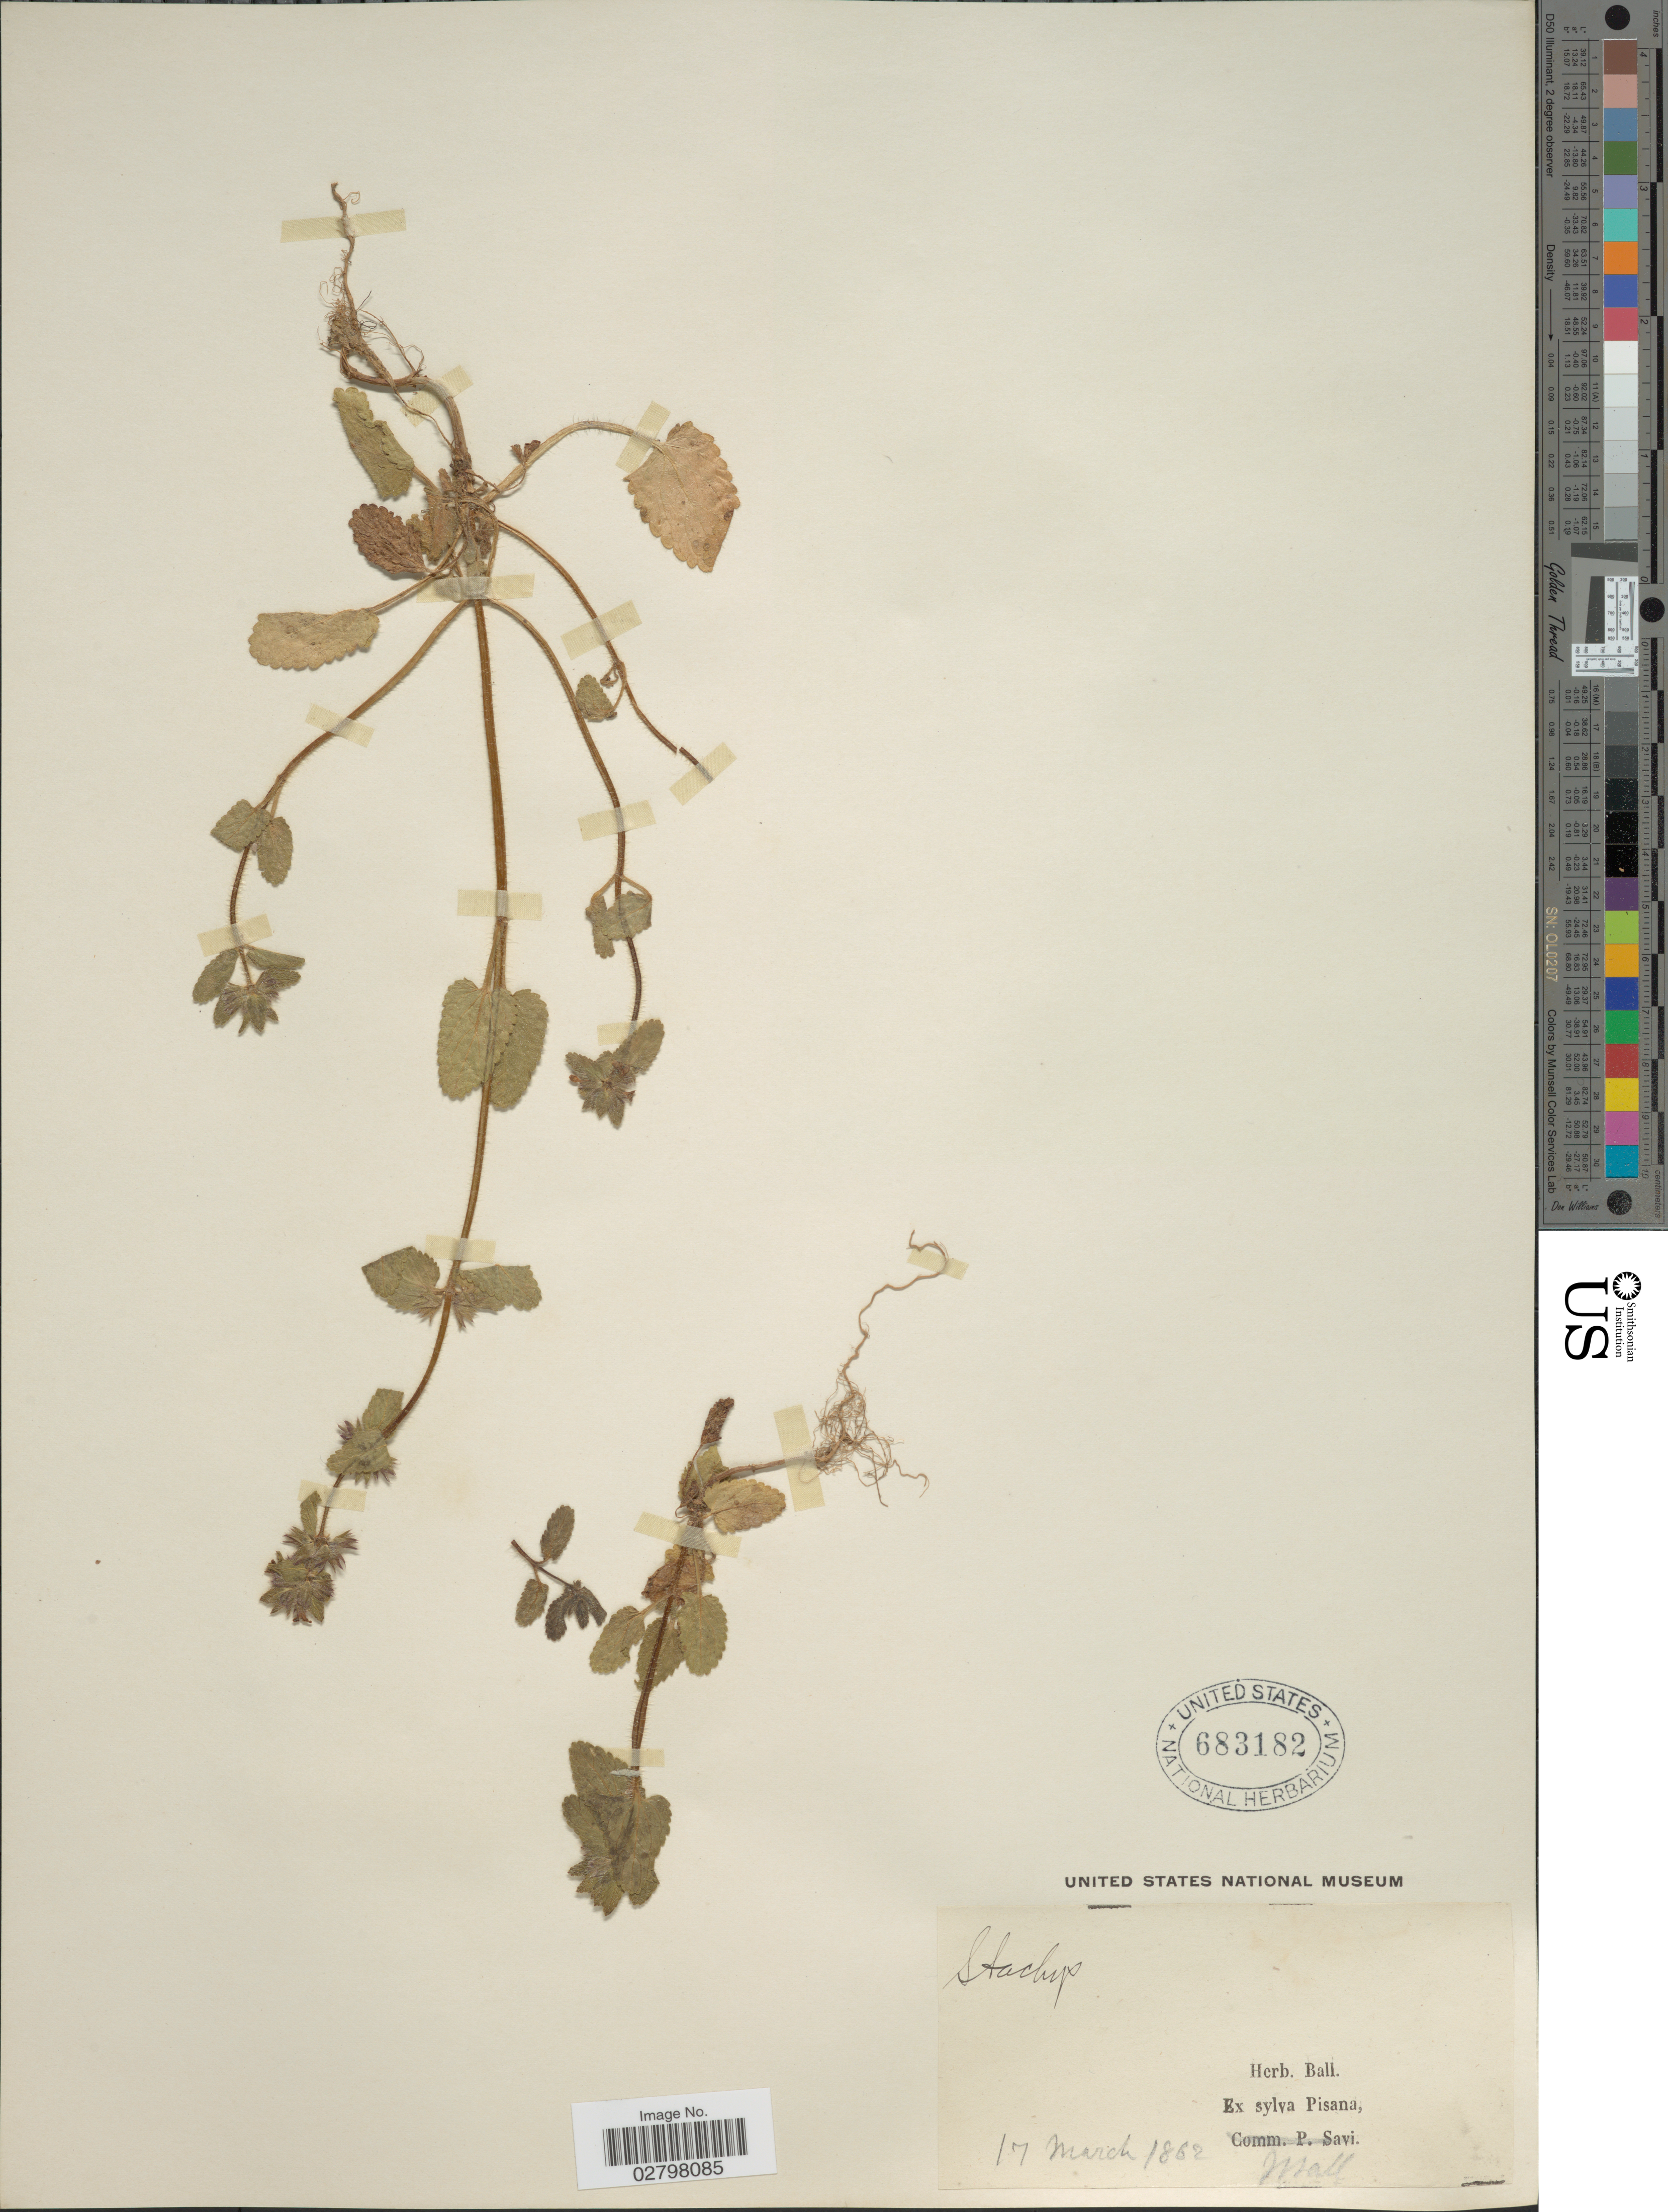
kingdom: Plantae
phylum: Tracheophyta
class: Magnoliopsida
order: Lamiales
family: Lamiaceae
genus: Stachys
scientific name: Stachys sp.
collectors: J. Ball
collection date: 1862-03-17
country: Italy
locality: Ex sylva Pisana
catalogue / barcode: US 683182